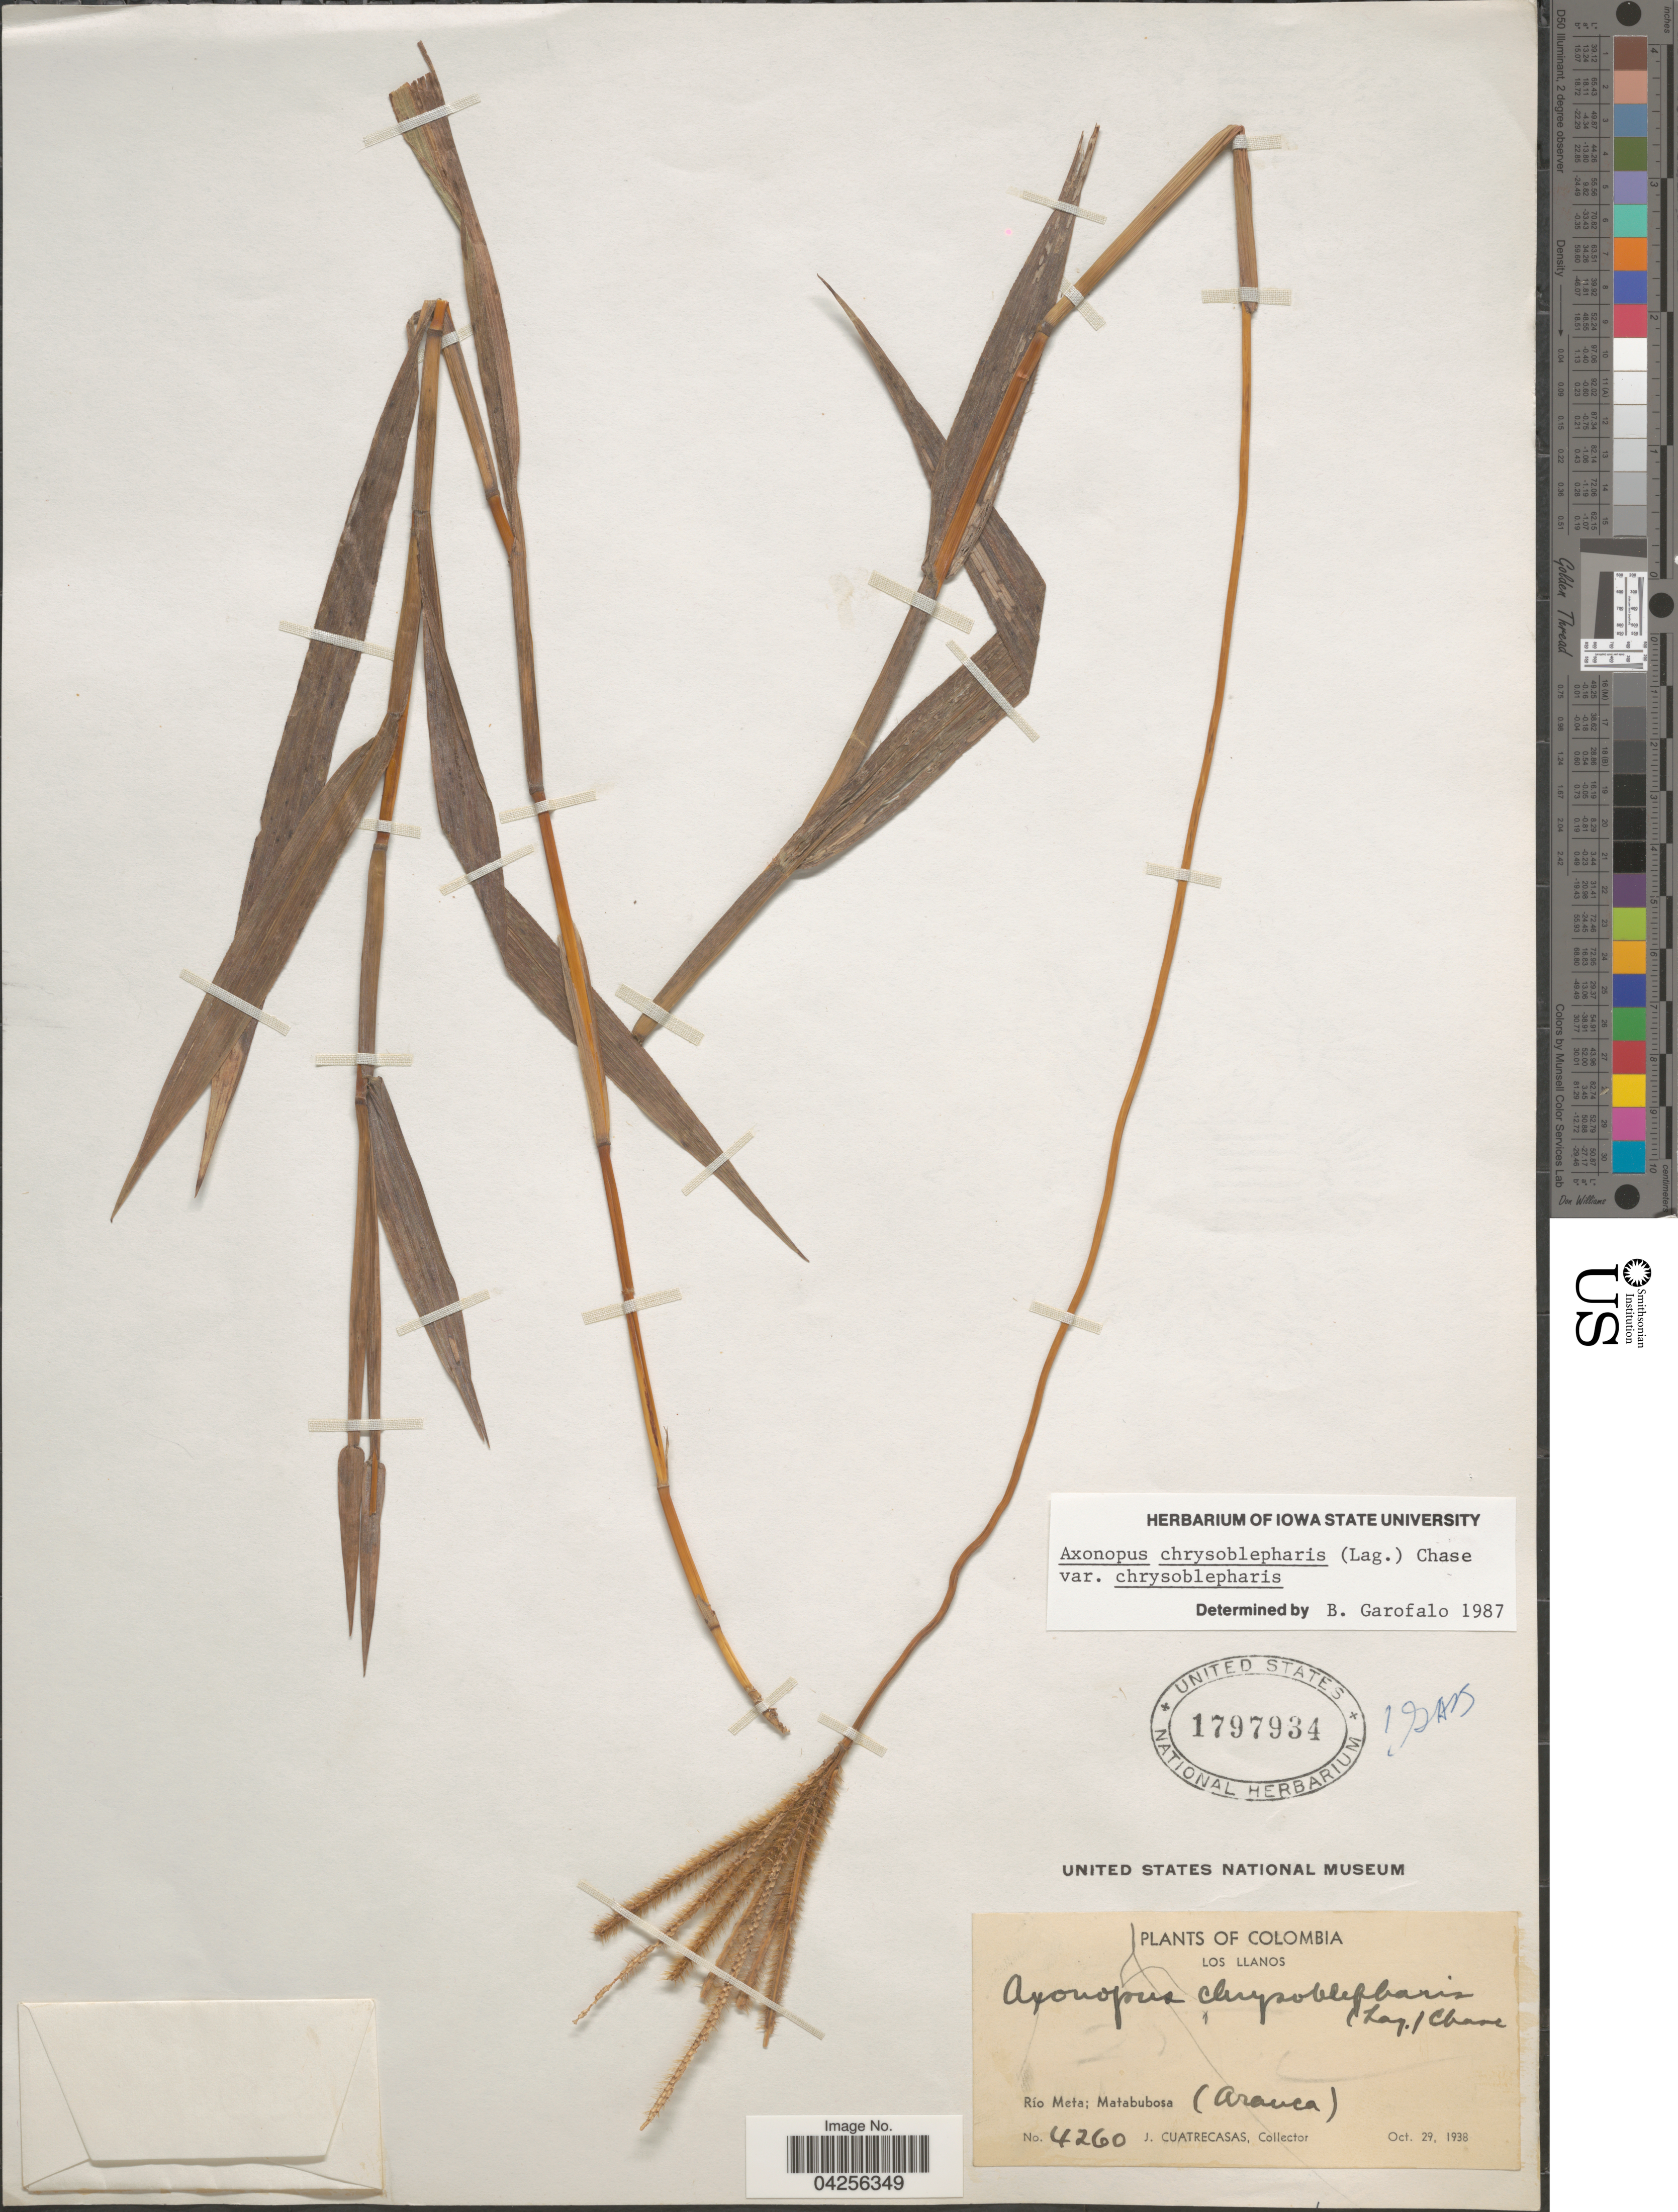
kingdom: Plantae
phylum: Tracheophyta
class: Liliopsida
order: Poales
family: Poaceae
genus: Axonopus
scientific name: Axonopus chrysoblepharis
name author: (Lag.) Chase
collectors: J. Cuatrecasas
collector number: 4260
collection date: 1938-10-29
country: Colombia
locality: Los Llanos. Río Meta; Matabubosa (Arauca).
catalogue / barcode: US 1797934